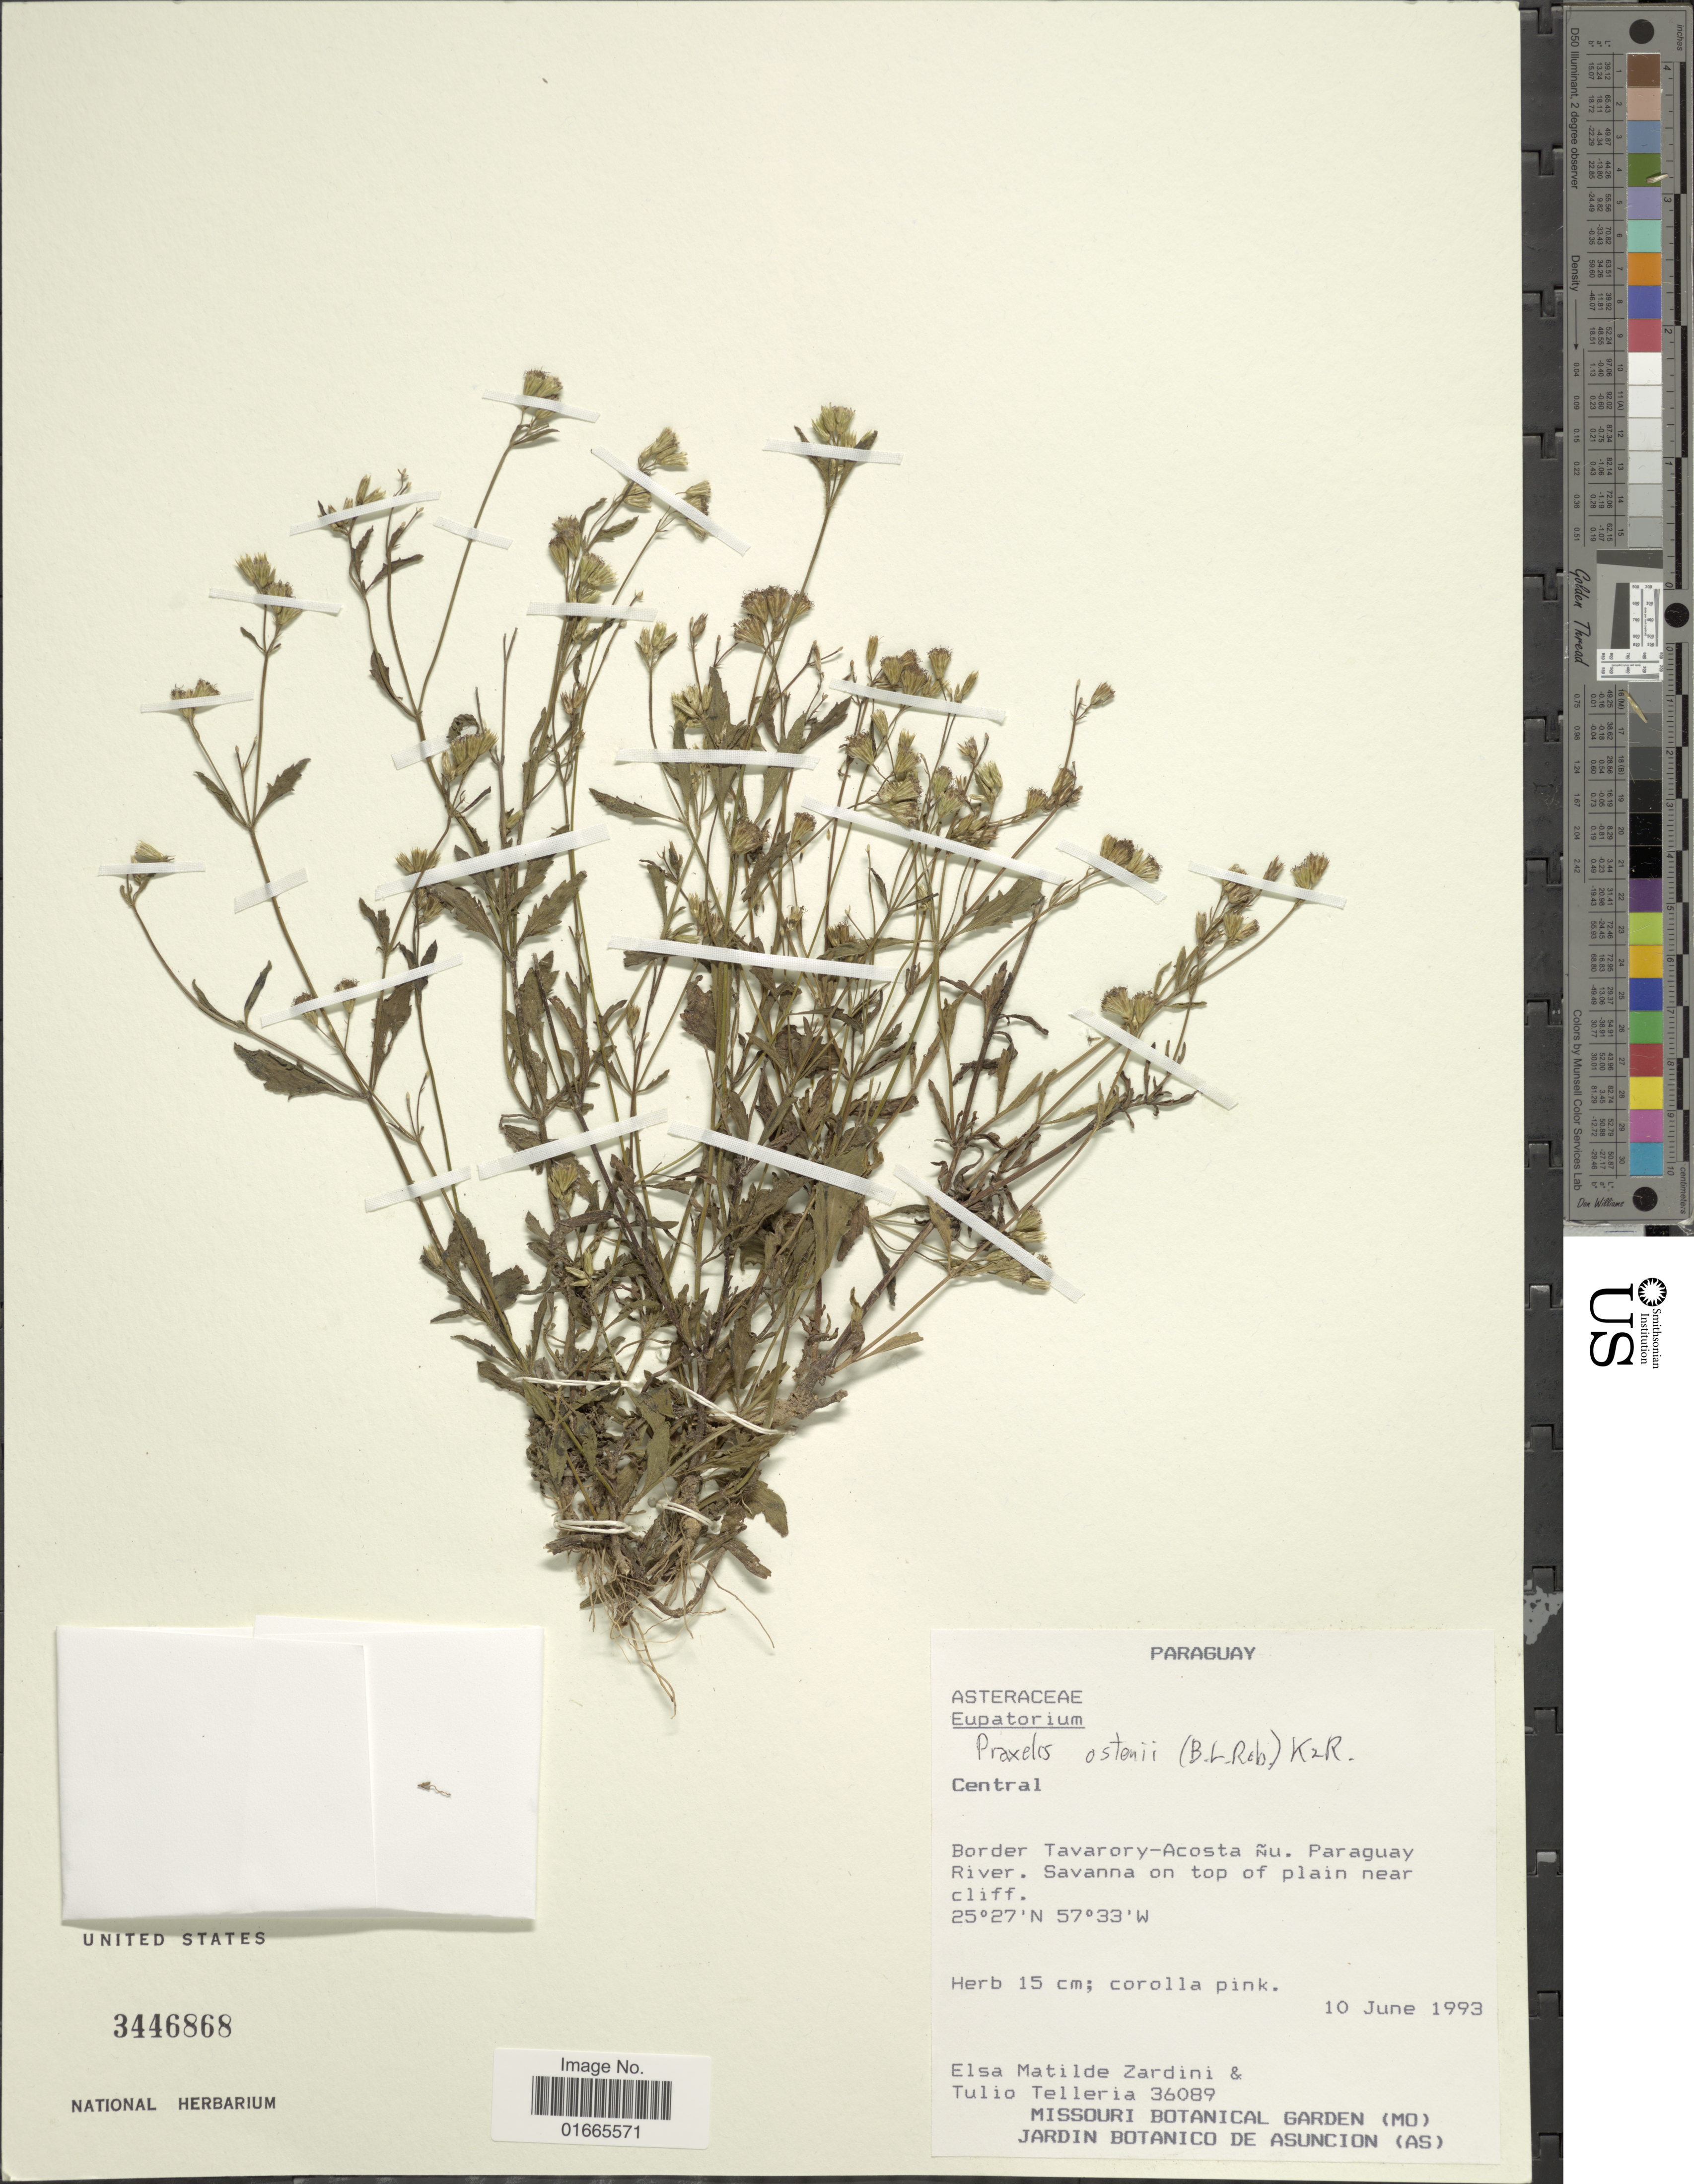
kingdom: Plantae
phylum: Tracheophyta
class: Magnoliopsida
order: Asterales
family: Asteraceae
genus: Praxelis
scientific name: Praxelis ostenii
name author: (B.L. Rob.) R.M. King & H. Rob.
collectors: E. M. Zardini & T. Telleria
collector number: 36089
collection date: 1993-06-10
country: Paraguay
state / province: Central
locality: Border Tavvarory-Acosta Ñu. Paraguay River. Savanna on top of plain near cliff.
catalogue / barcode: US 3446868